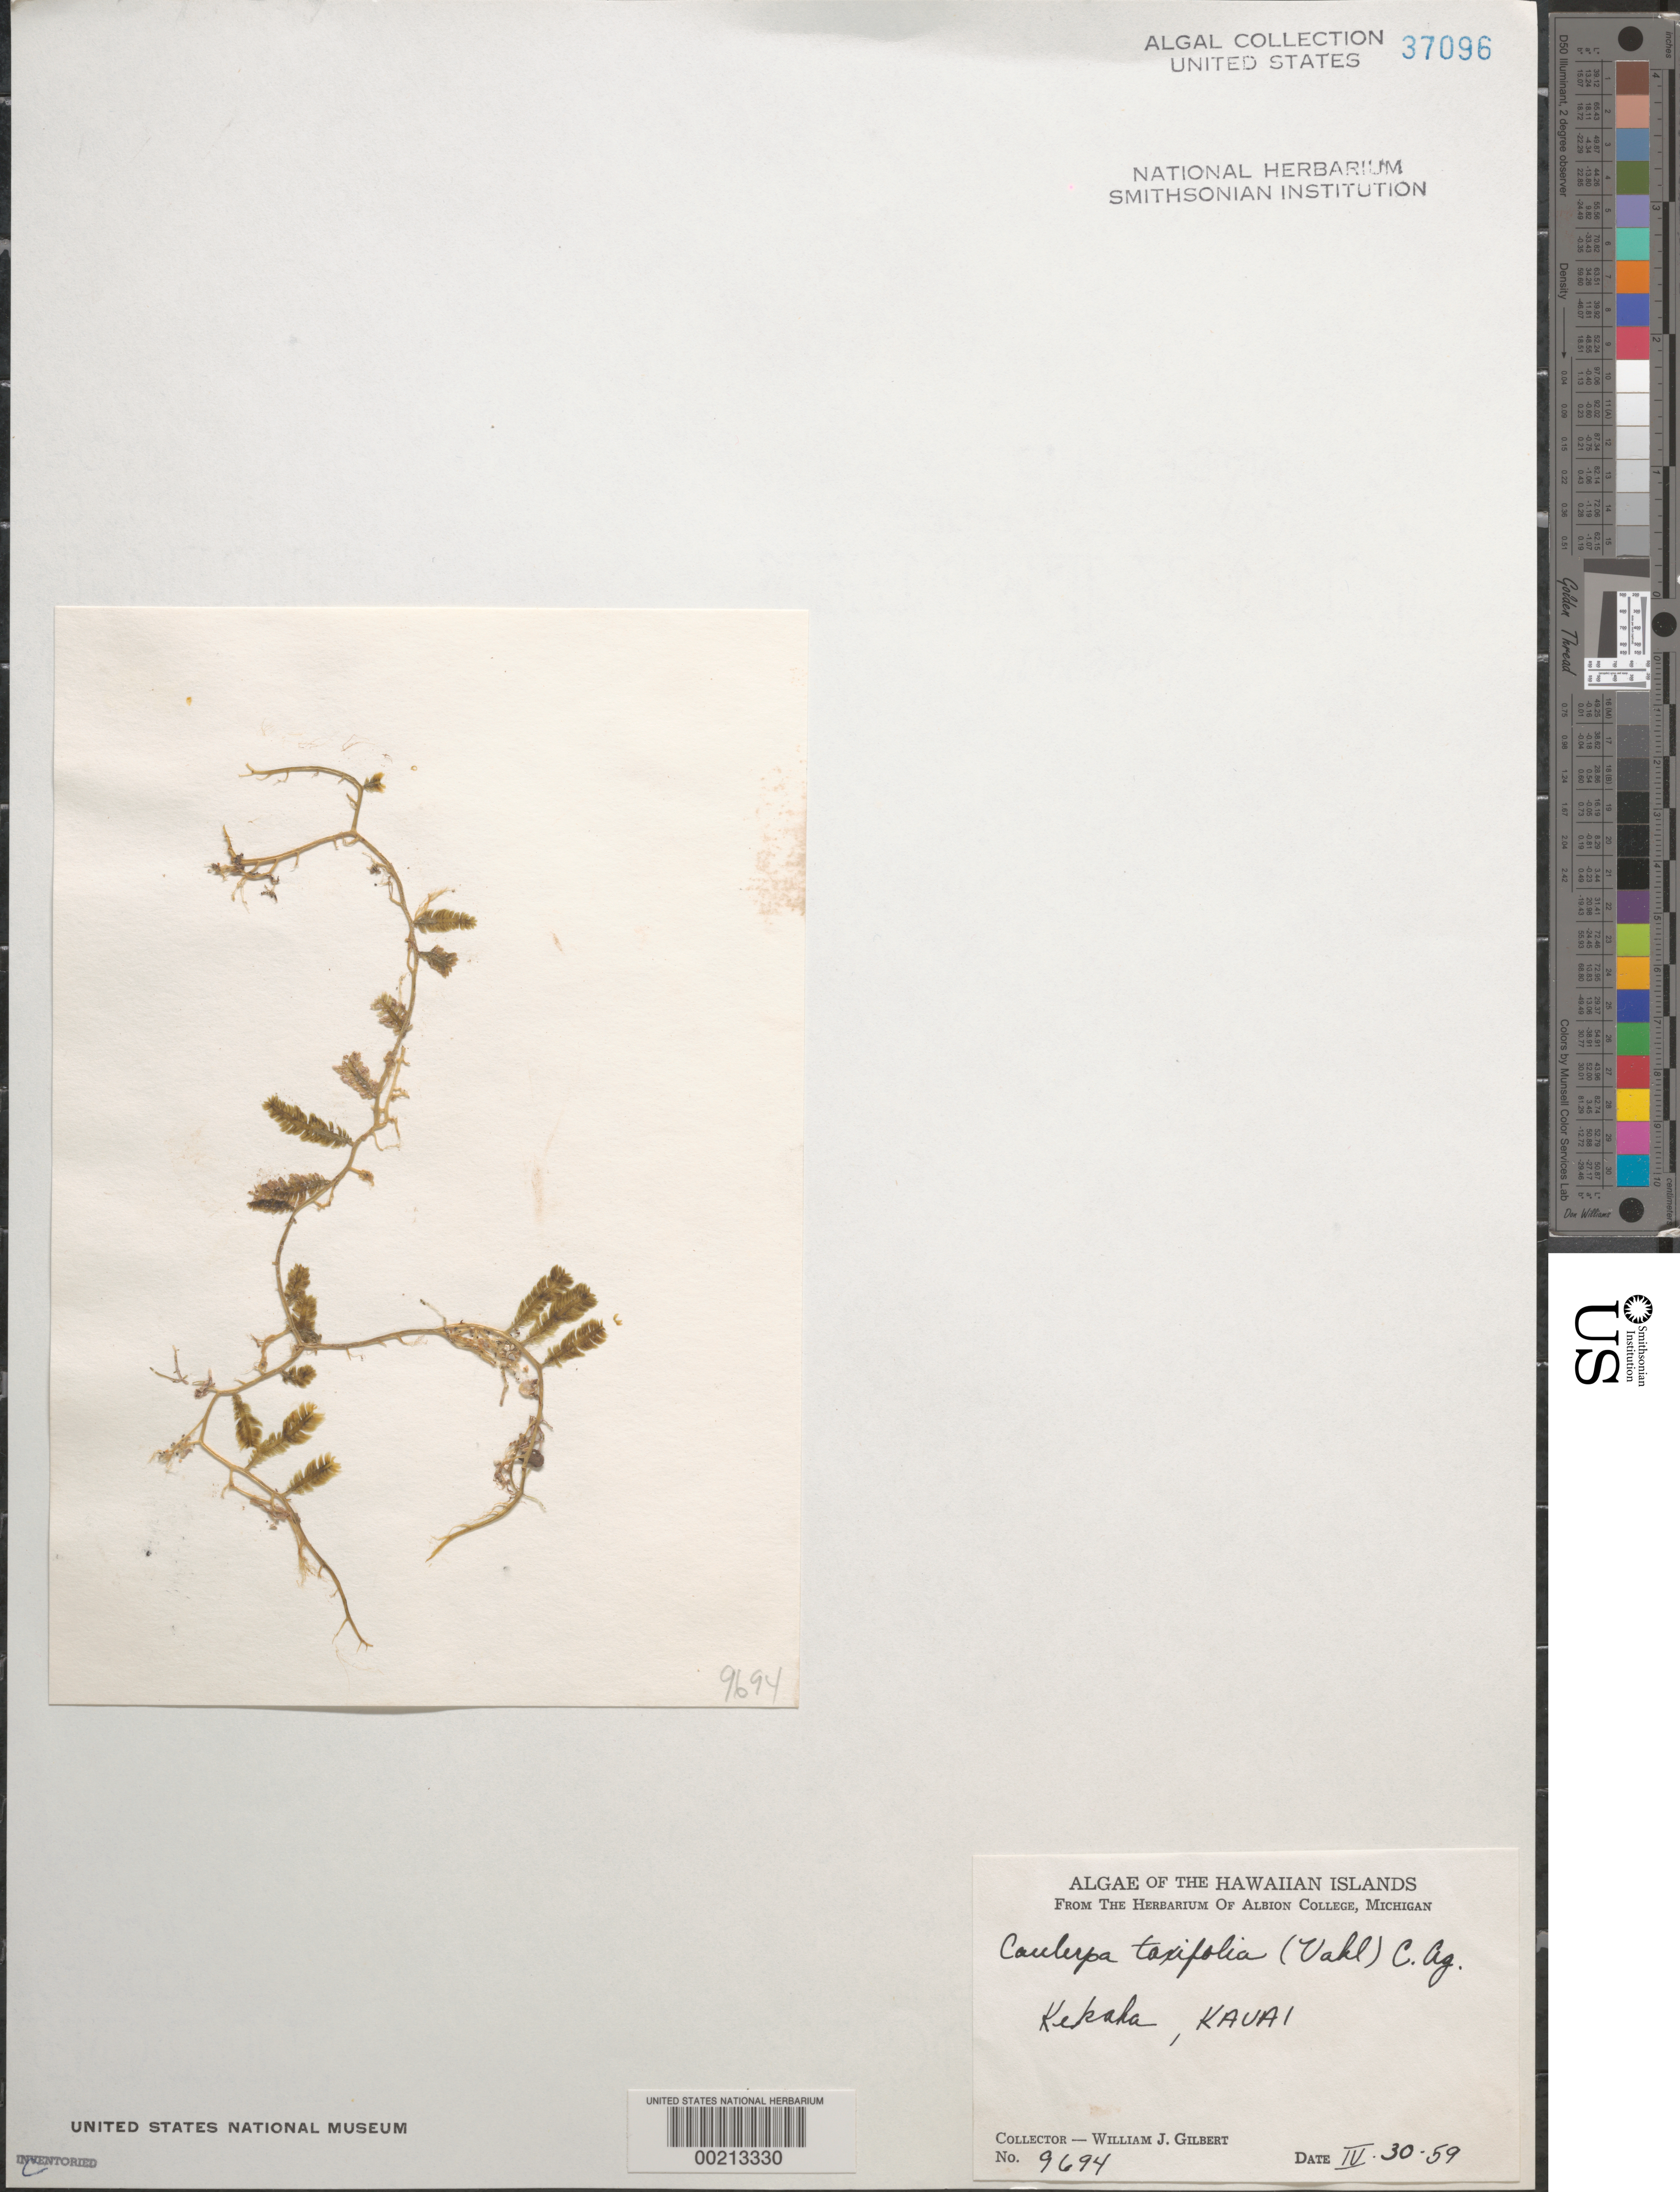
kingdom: Plantae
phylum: Chlorophyta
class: Ulvophyceae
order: Bryopsidales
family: Caulerpaceae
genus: Caulerpa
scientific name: Caulerpa taxifolia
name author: (M. Vahl) C. Agardh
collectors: W. J. Gilbert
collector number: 9694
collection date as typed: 30 Apr 1959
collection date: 1959-04-30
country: United States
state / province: Hawaii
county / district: Kaui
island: Kaua'i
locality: Kekaha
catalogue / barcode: US 37096